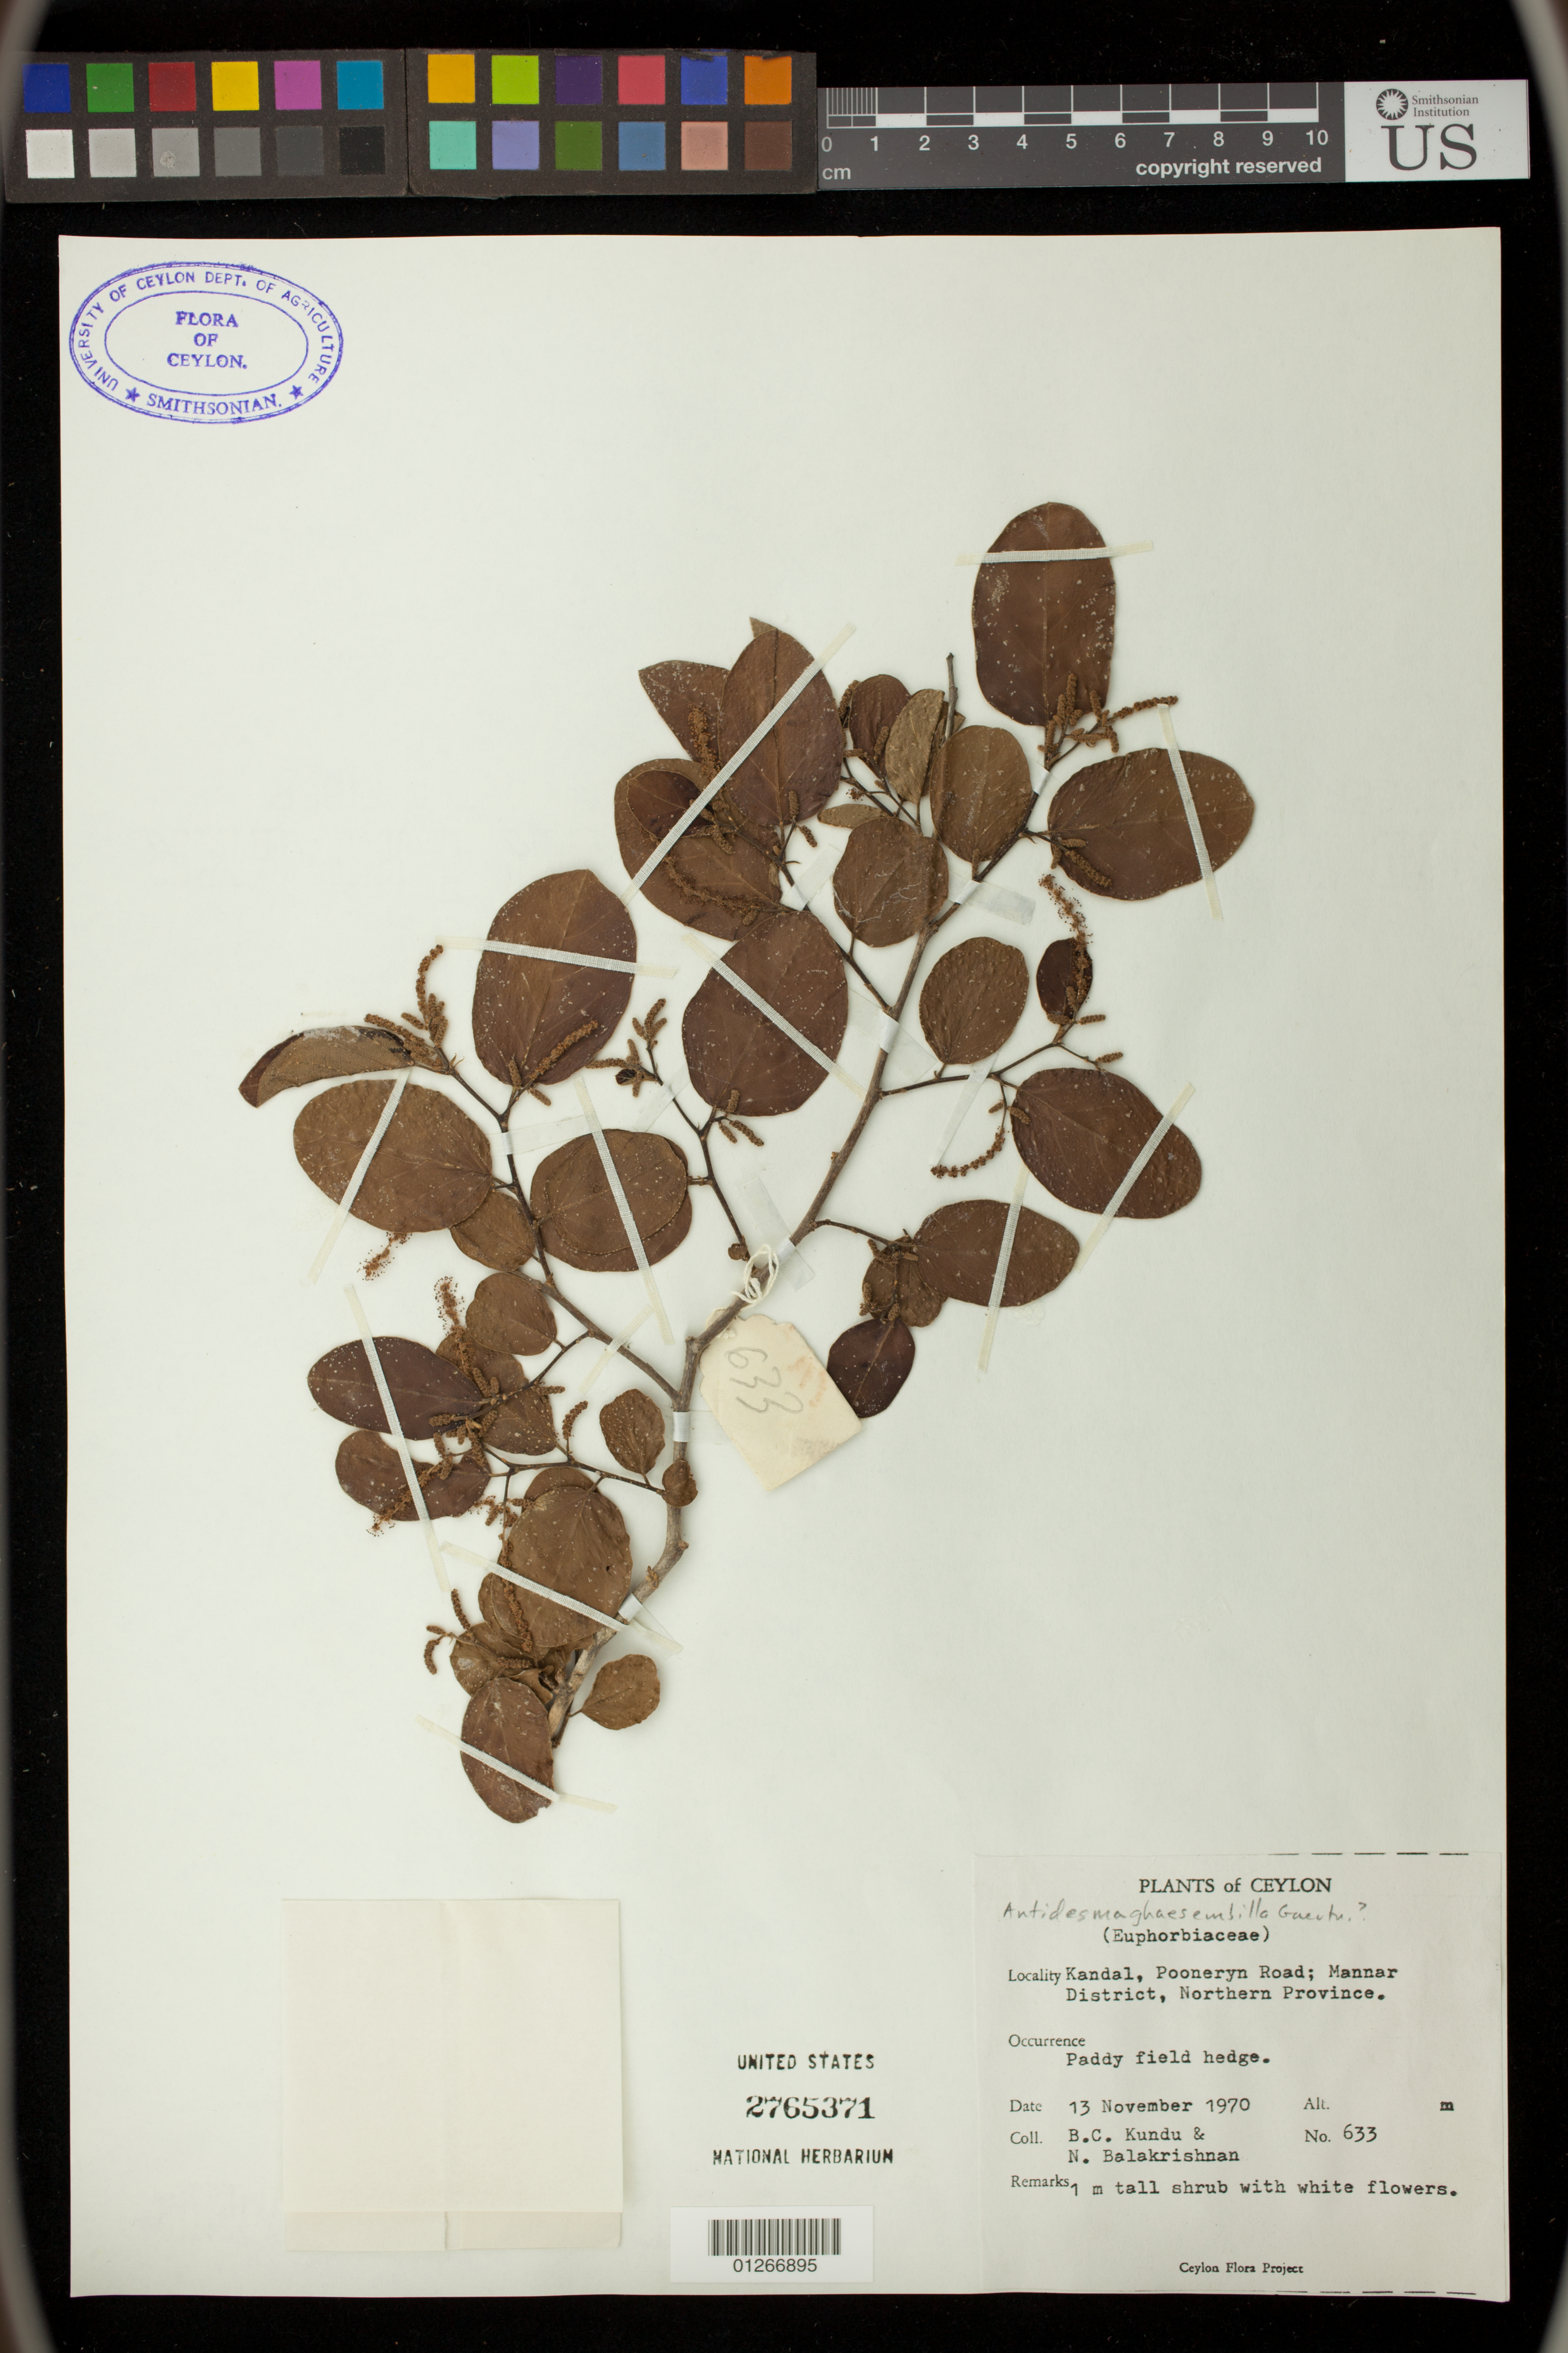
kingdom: Plantae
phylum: Tracheophyta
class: Magnoliopsida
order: Malpighiales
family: Phyllanthaceae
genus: Antidesma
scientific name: Antidesma ghaesembilla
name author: Gaertn.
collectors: B. C. Kundu & N. Balakrishnan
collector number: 633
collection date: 1970-11-13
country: Sri Lanka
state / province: Northern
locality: Kandal, Pooneryn Road; Mannar District, Northern Province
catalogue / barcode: US 2765371